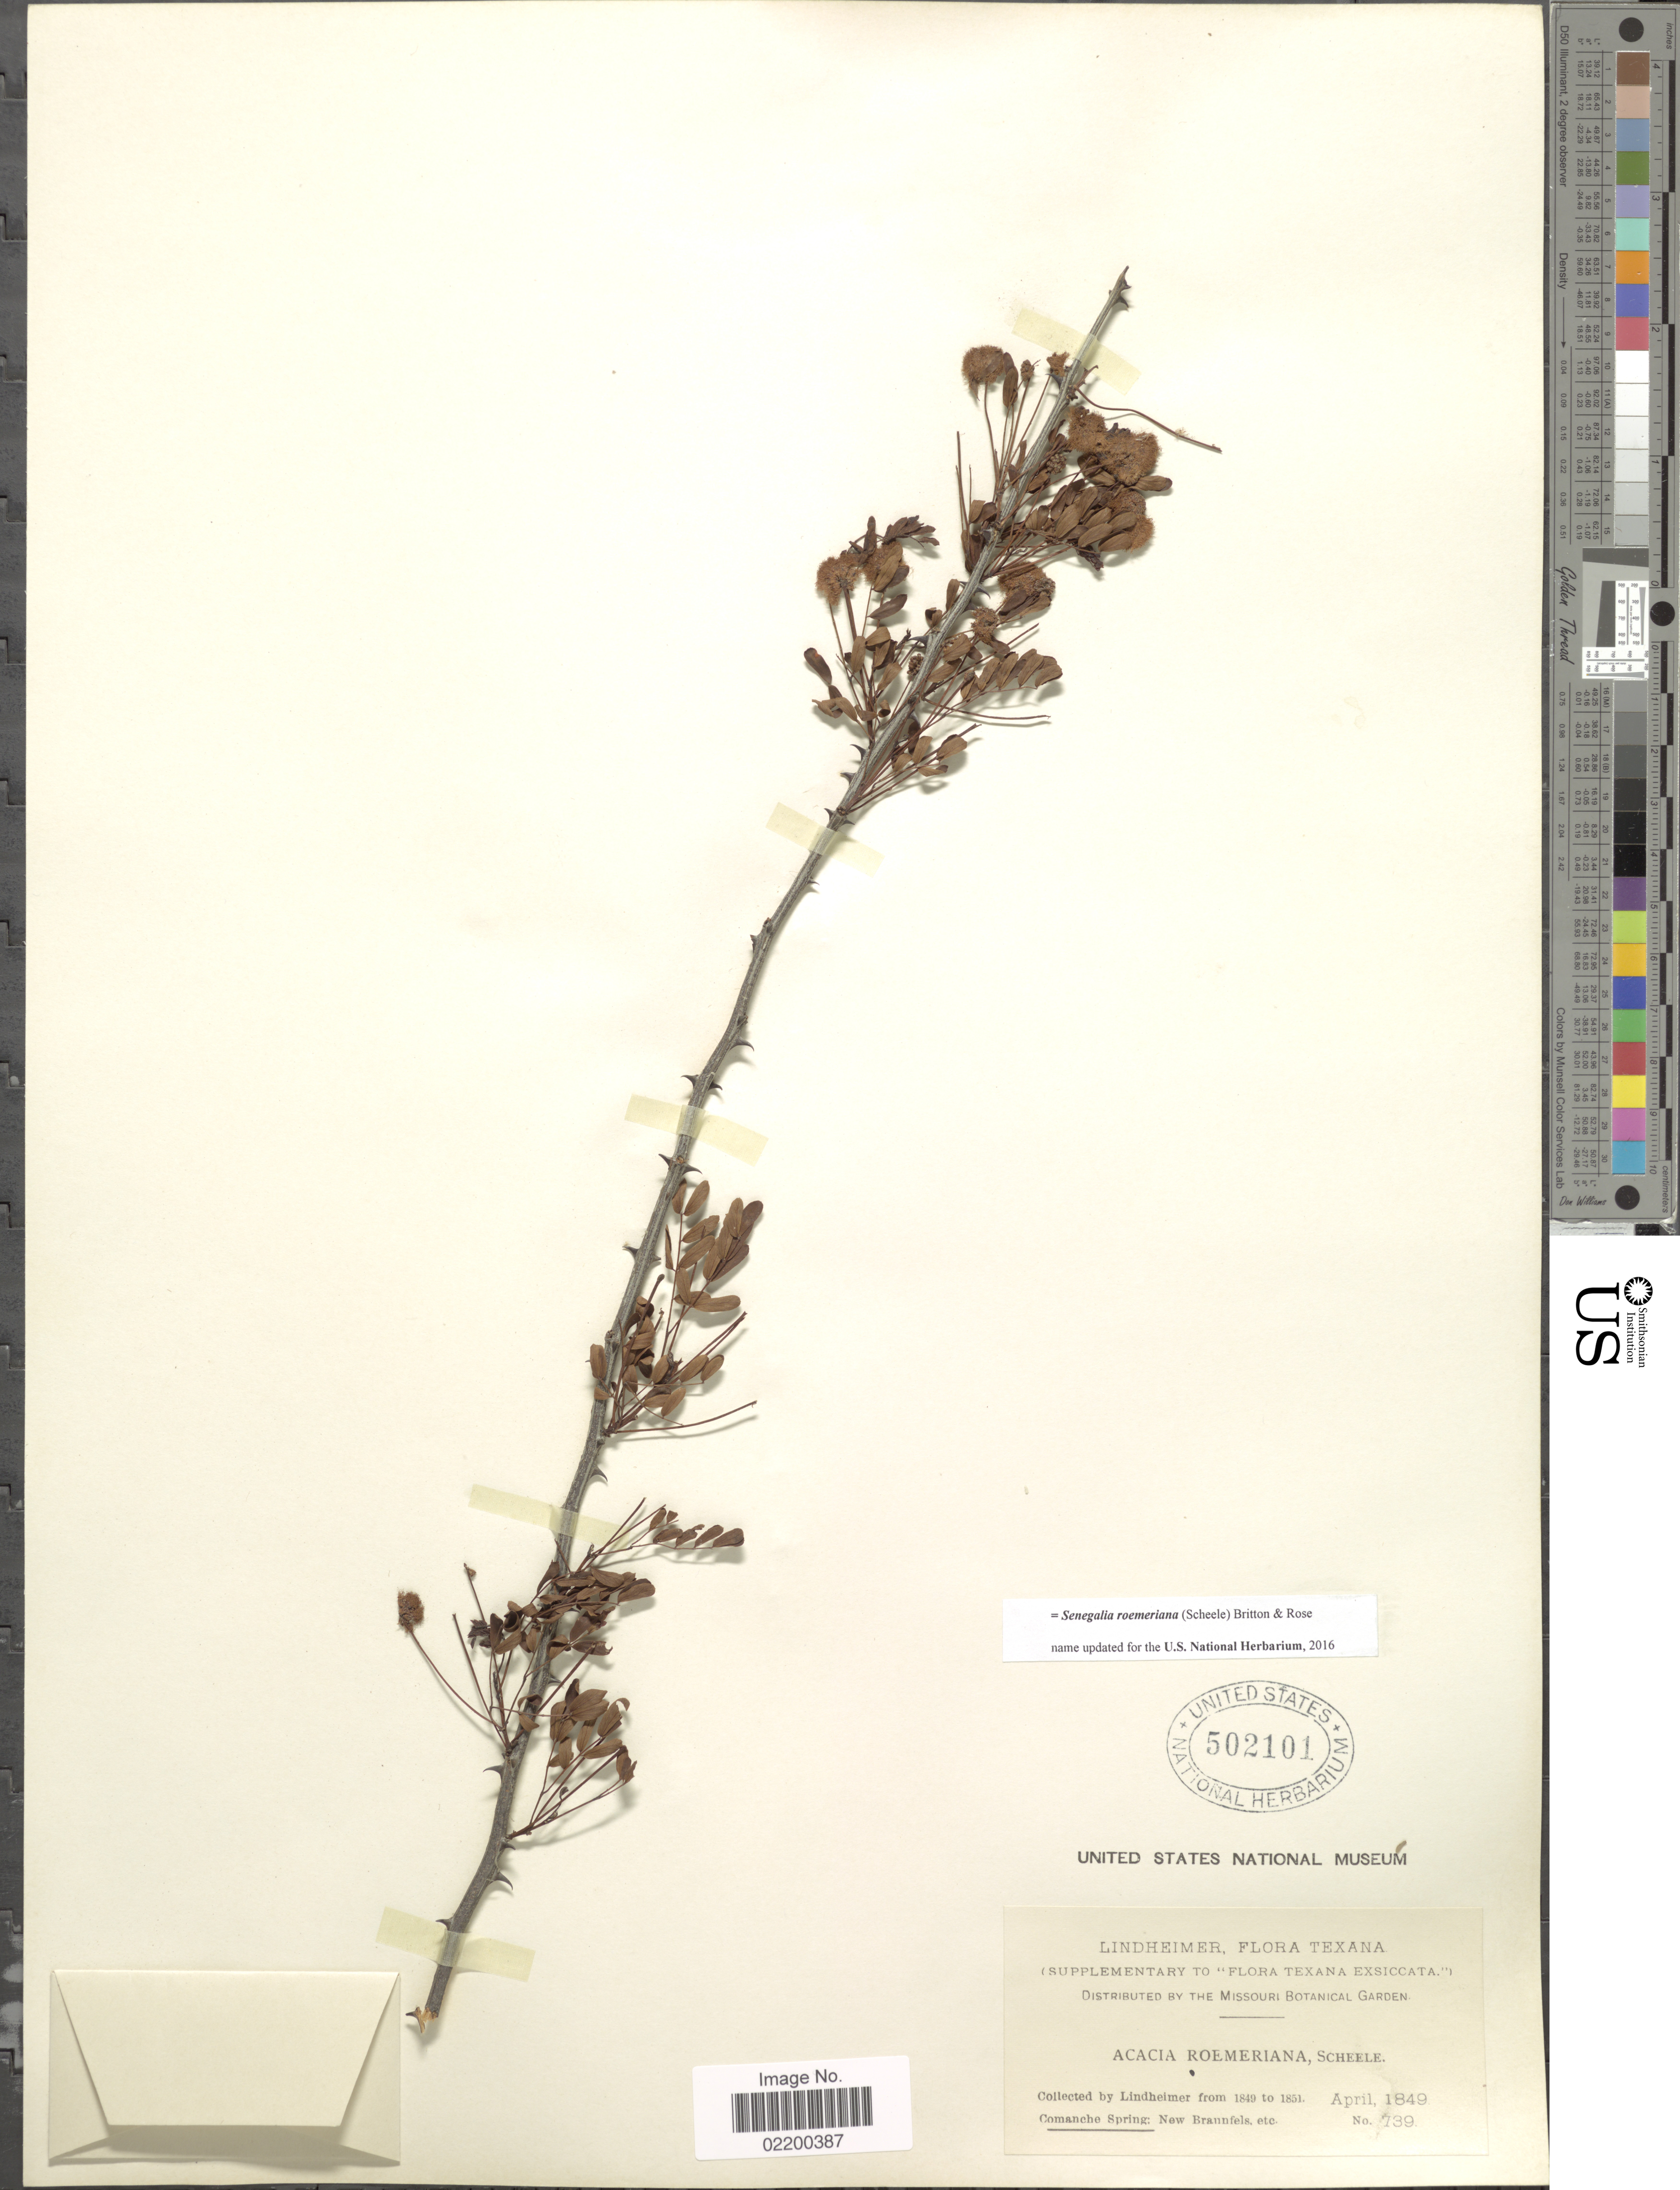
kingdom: Plantae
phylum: Tracheophyta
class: Magnoliopsida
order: Fabales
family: Fabaceae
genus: Senegalia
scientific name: Senegalia roemeriana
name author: (Scheele) Britton & Rose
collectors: -. Lindheimer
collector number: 739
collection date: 1849-04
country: United States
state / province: Texas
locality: Comanche Spring; New Braunfels, etc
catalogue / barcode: US 502101